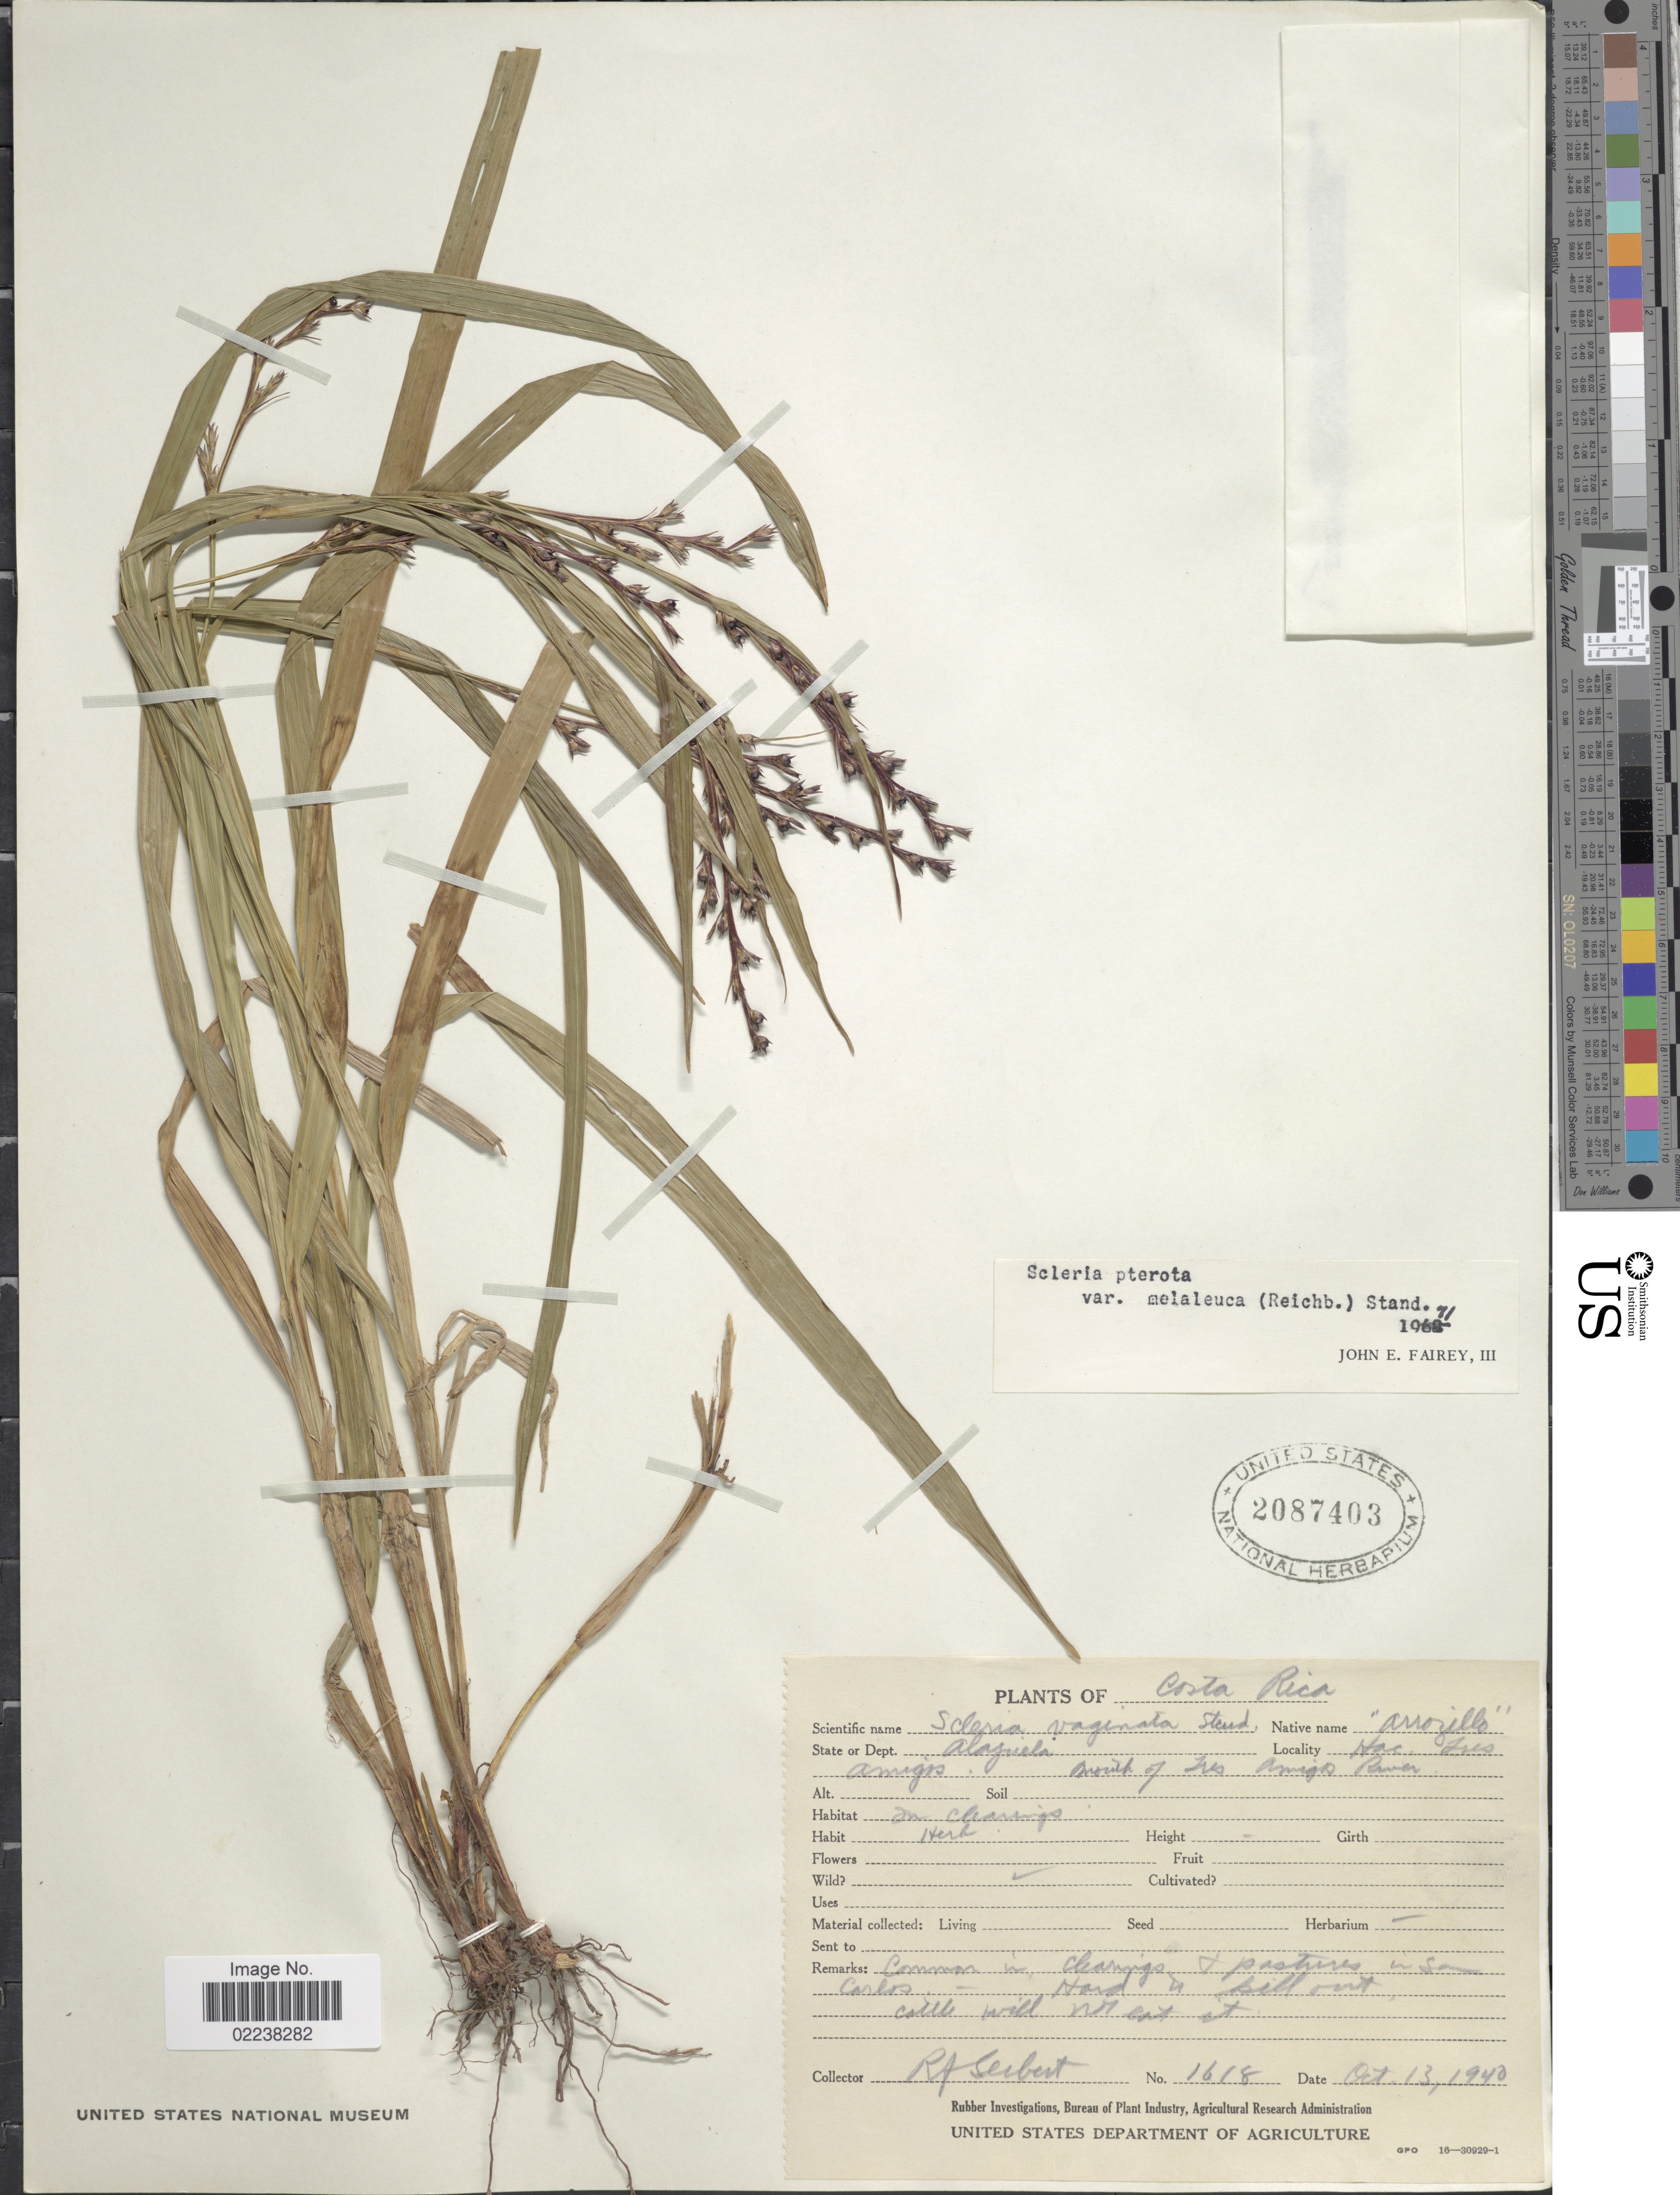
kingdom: Plantae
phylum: Tracheophyta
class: Liliopsida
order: Poales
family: Cyperaceae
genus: Scleria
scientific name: Scleria gaertneri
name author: Raddi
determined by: Strong, Mark T., (BOT), Smithsonian Institution - National Museum of Natural History (UNITED STATES)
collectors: R. J. Seibert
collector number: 1618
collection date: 1940-10-13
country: Costa Rica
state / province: Alajuela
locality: Hac. Tres Amigos, mouth of Tres Amigos River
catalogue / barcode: US 2087403